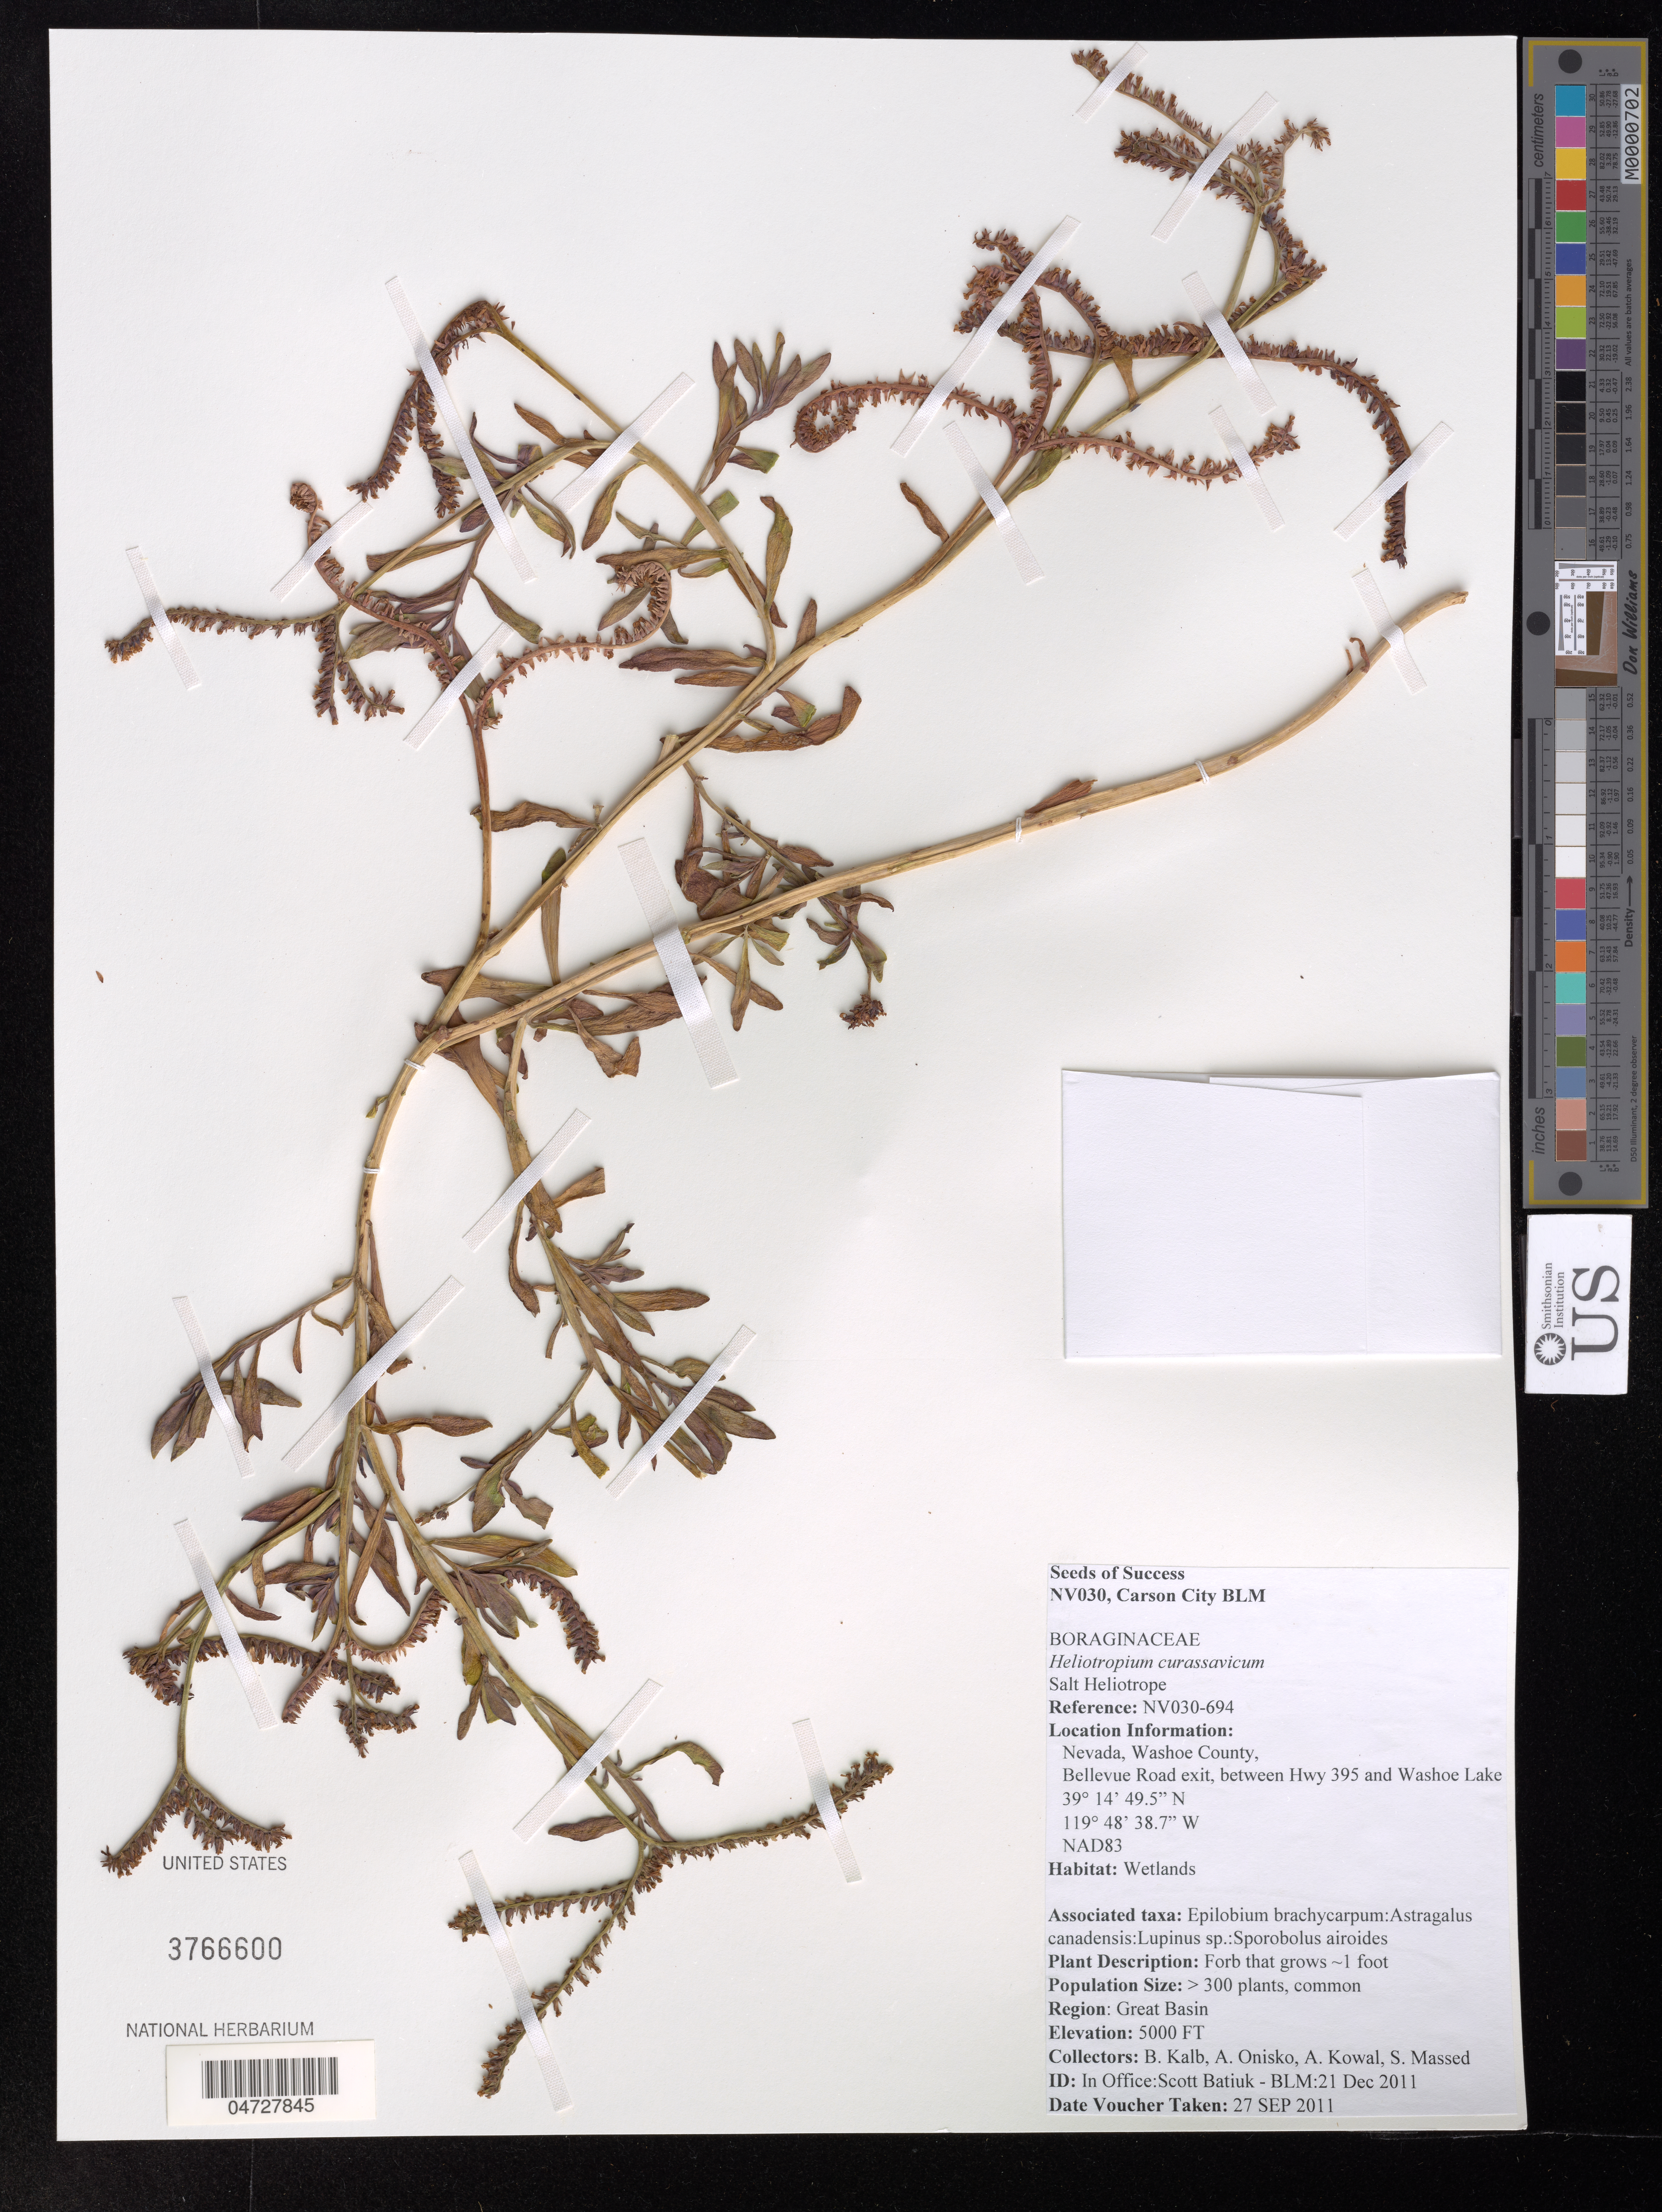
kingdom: Plantae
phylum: Tracheophyta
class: Magnoliopsida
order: Boraginales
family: Heliotropiaceae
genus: Heliotropium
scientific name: Heliotropium curassavicum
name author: L.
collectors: B. Kalb, A. Onisko & A. Kowal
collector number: NV030-694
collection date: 2011-09-27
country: United States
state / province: Nevada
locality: Washoe County, Bellevue Road exit, between Hwy 395 and Washoe Lake.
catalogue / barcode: US 3766600